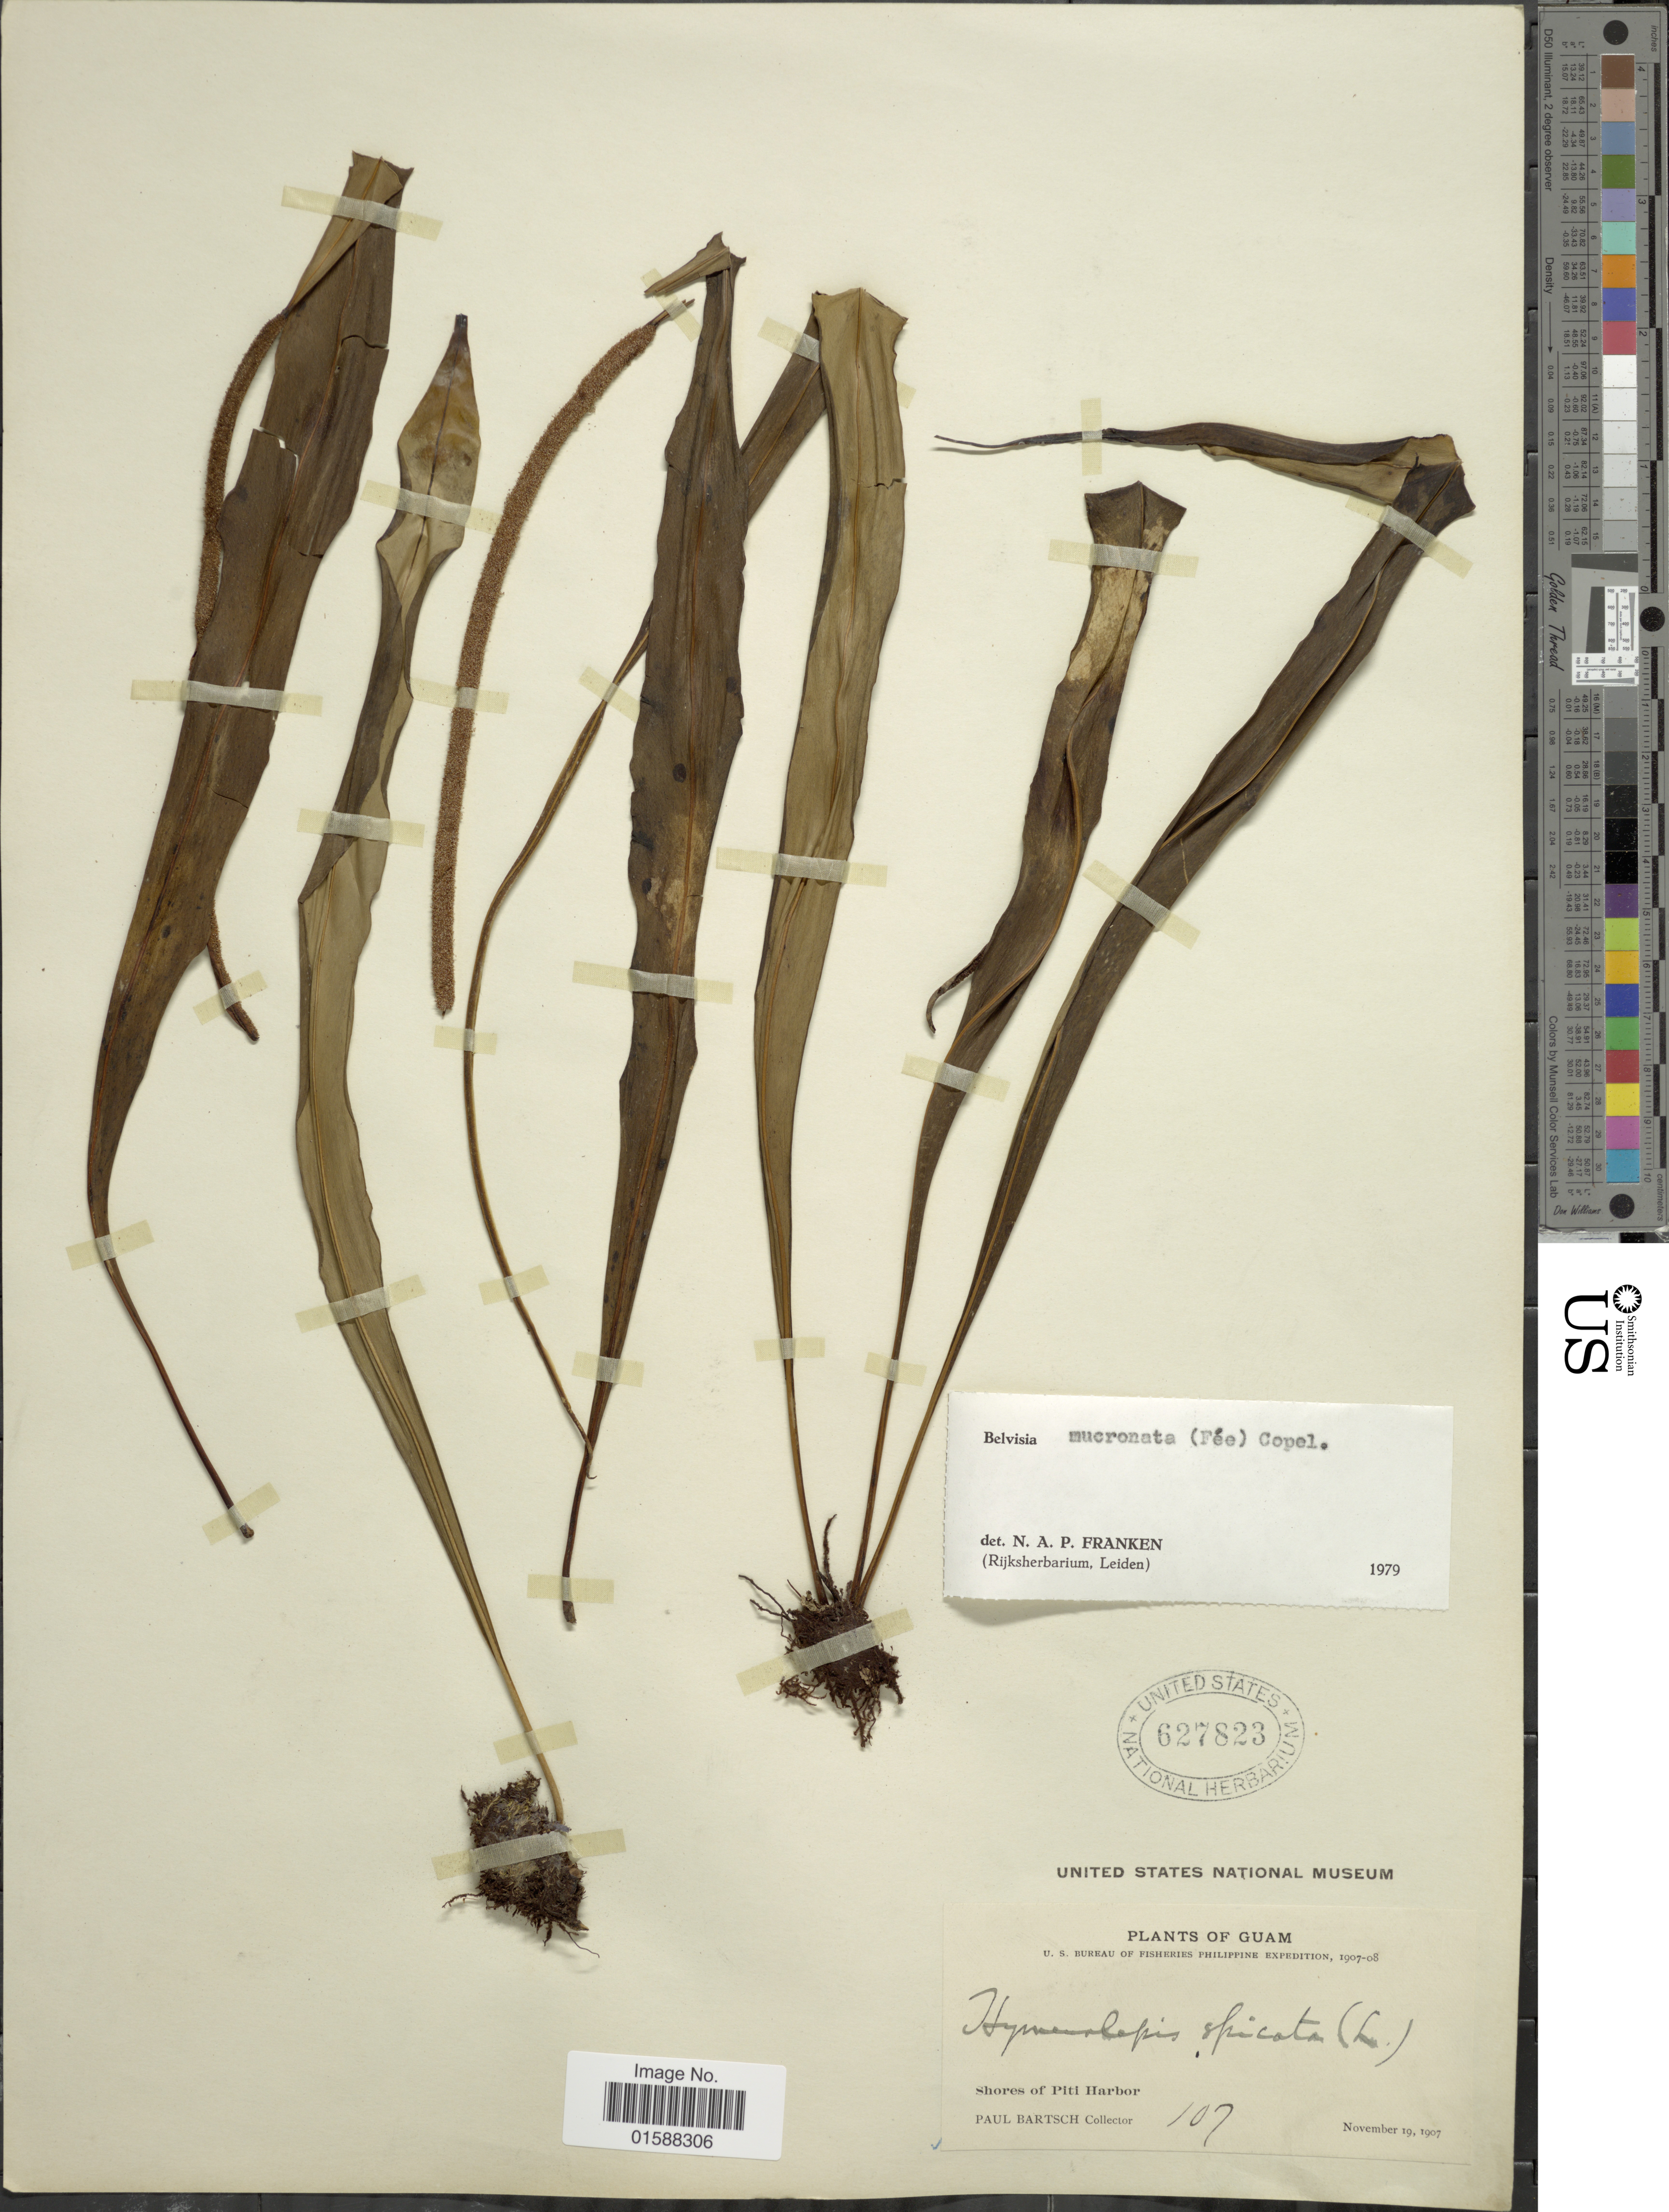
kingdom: Plantae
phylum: Tracheophyta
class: Polypodiopsida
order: Polypodiales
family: Polypodiaceae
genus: Lepisorus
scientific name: Lepisorus mucronatus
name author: (Fée) Li S. Wang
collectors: P. Bartsch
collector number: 107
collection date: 1907-11-19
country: Guam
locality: Shores of Piti Harbor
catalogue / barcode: US 627823